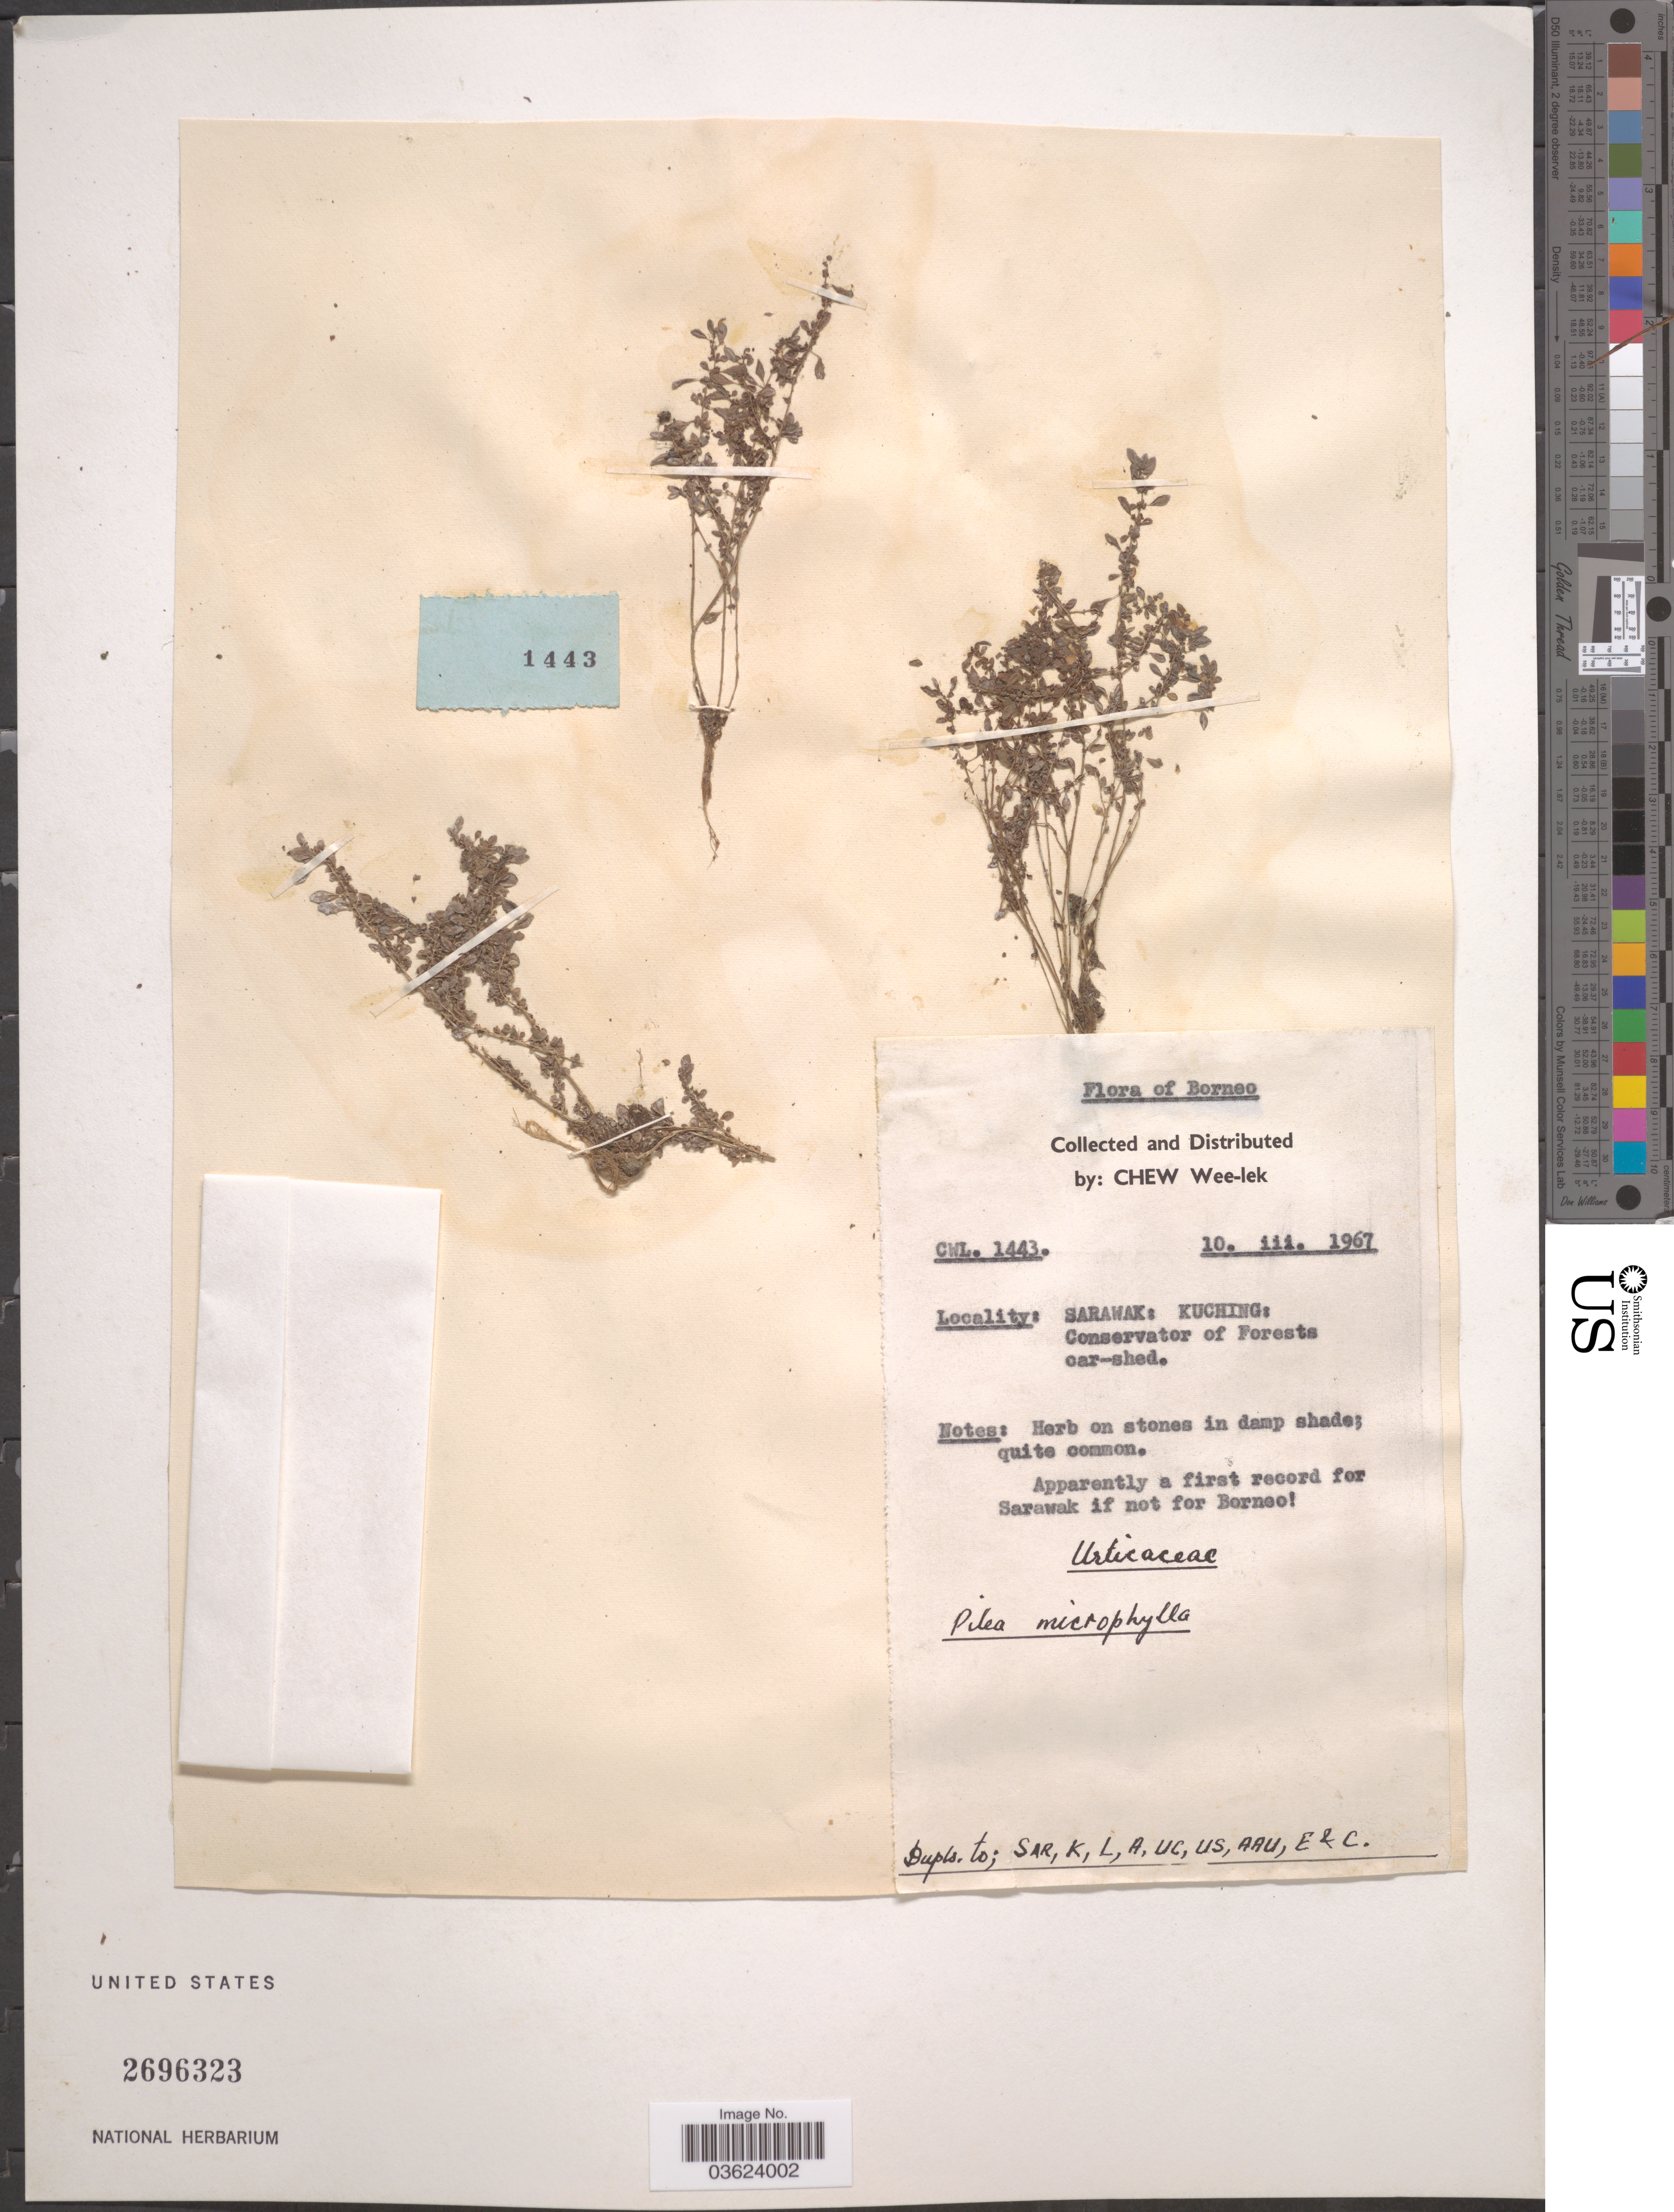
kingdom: Plantae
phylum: Tracheophyta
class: Magnoliopsida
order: Rosales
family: Urticaceae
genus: Pilea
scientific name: Pilea microphylla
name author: (L.) Liebm.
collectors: W. Chew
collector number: CWL1443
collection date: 1967-03-10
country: Malaysia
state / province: Sarawak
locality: Borneo. Kuching: Conservator of Forests car-shed.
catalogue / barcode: US 2696323